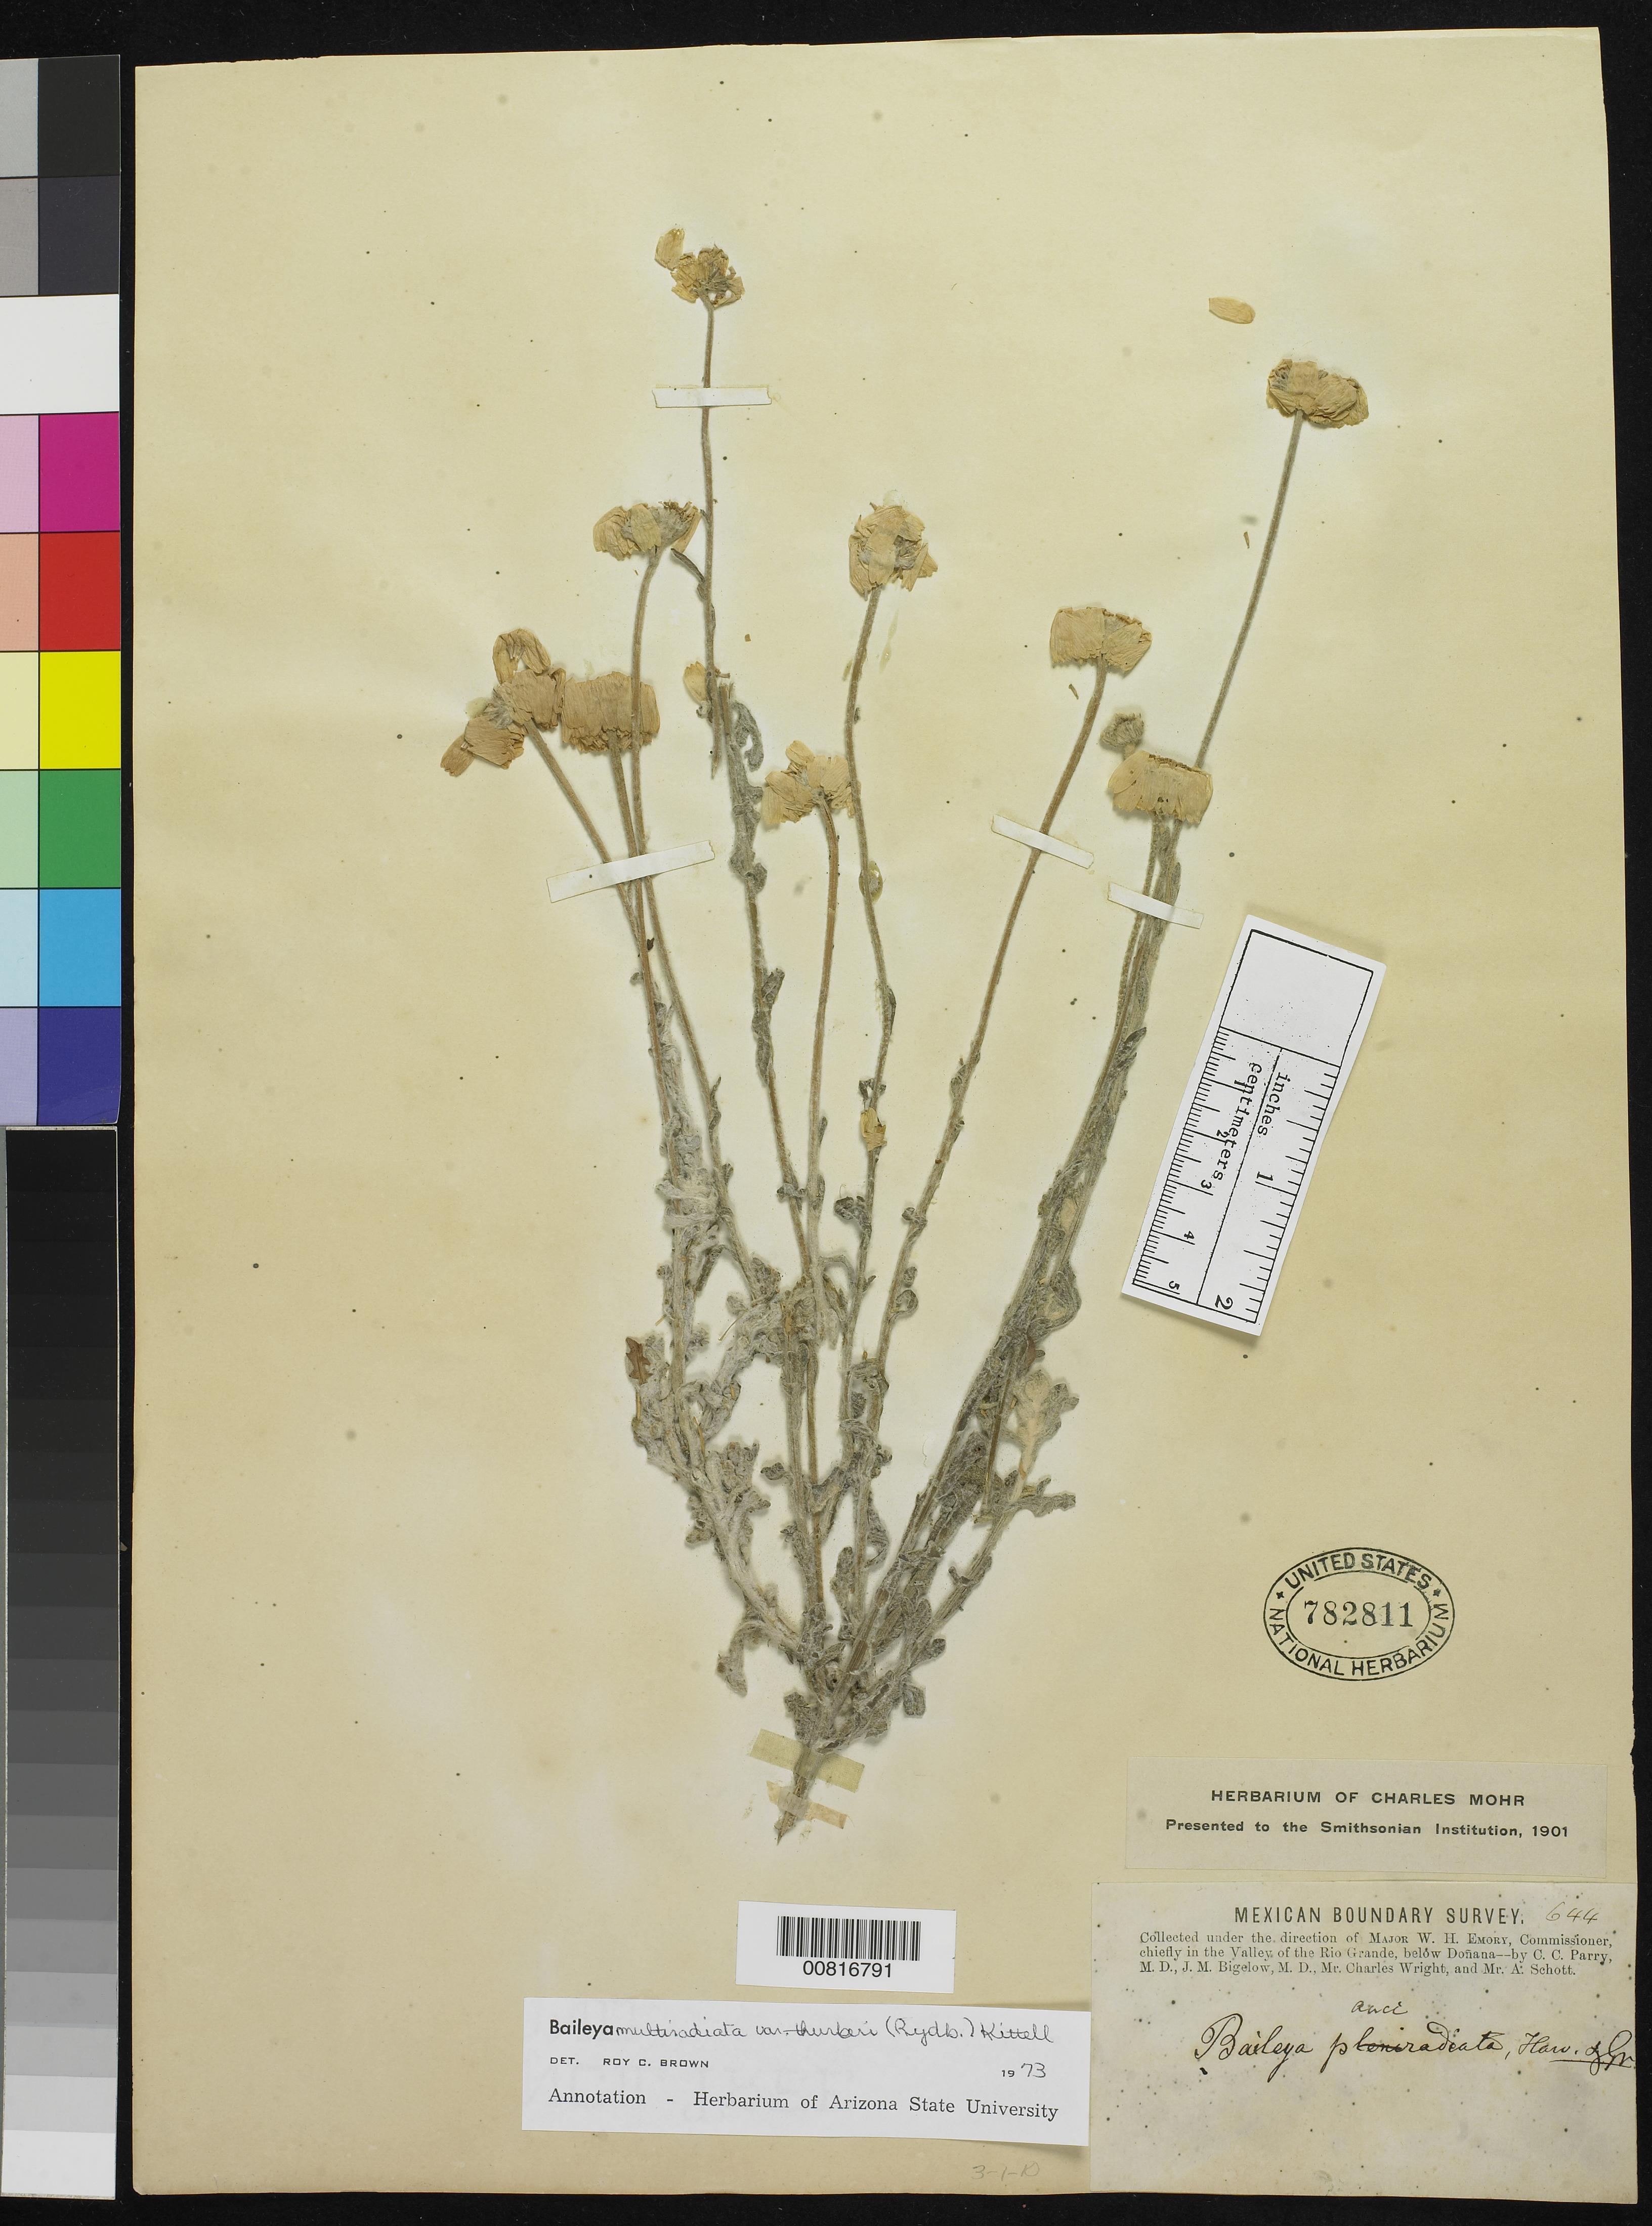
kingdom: Plantae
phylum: Tracheophyta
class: Magnoliopsida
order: Asterales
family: Asteraceae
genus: Baileya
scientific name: Baileya multiradiata var. thurberi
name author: (Rydb.) Kittell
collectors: C. C. Parry, J. M. Bigelow, C. Wright & A. C. V. Schott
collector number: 644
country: United States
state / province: New Mexico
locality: Valley of the Rio Grande, below Doñana, New Mexico.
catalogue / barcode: US 782811